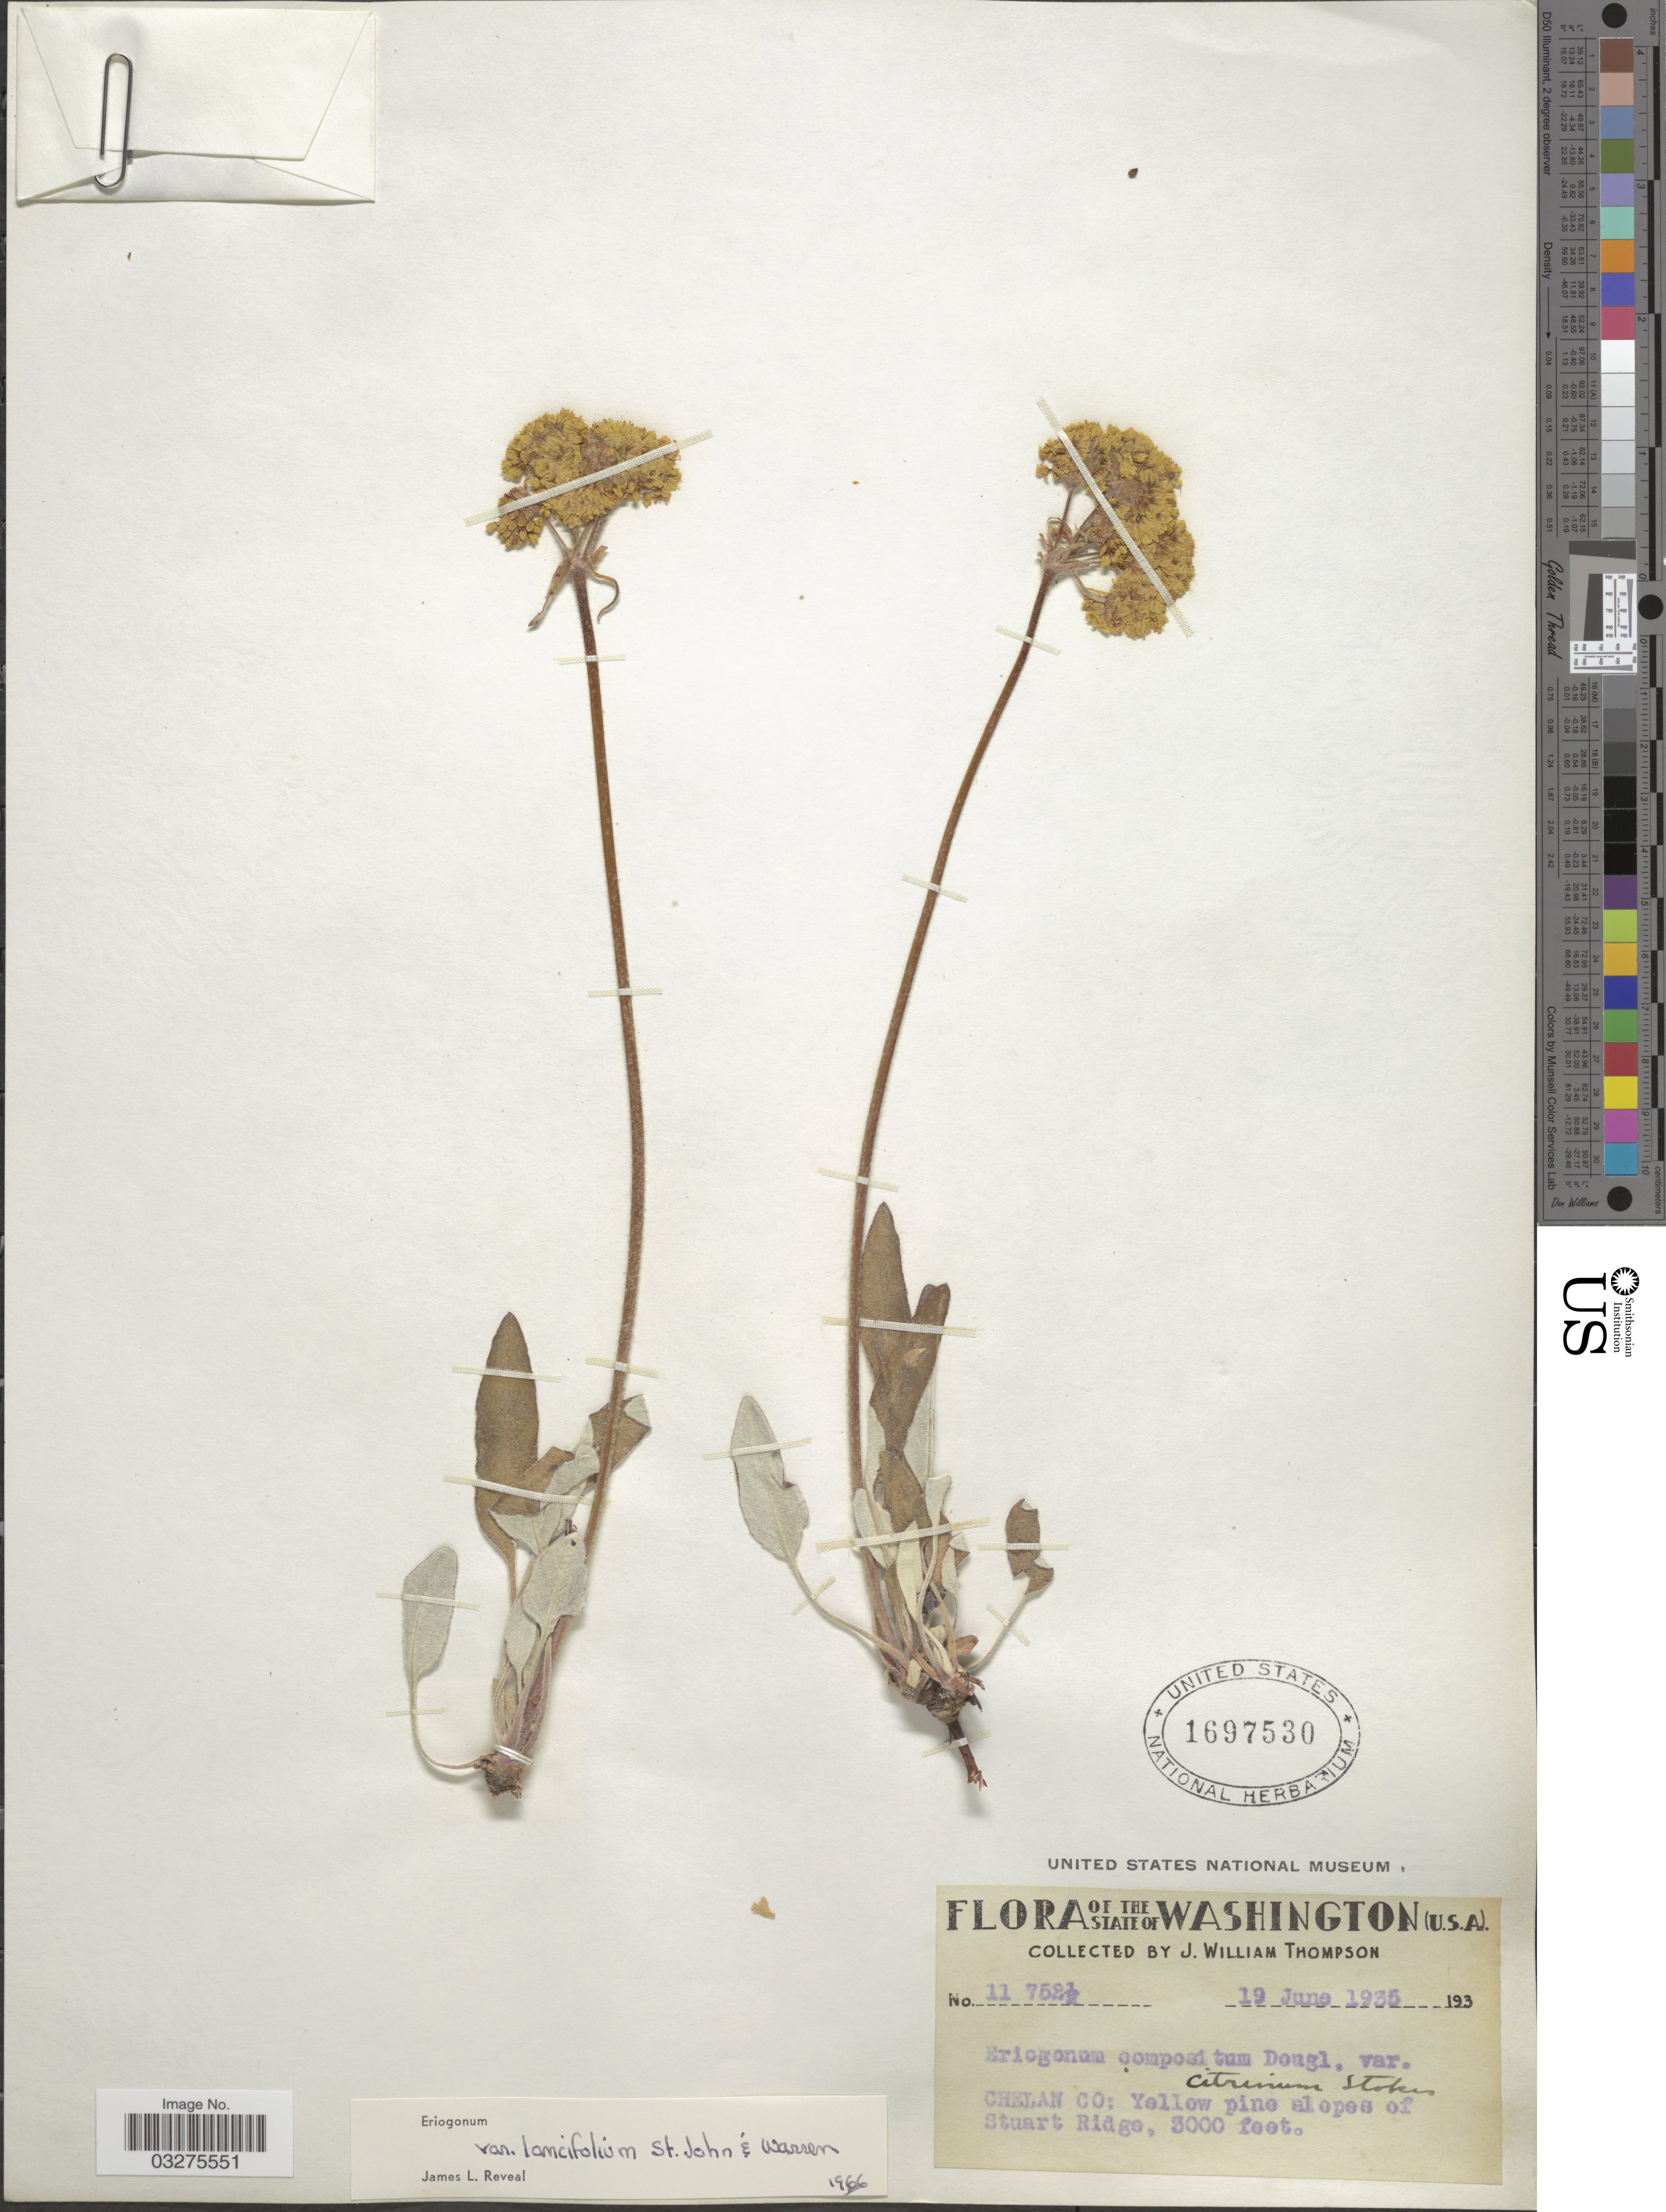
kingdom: Plantae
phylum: Tracheophyta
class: Magnoliopsida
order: Caryophyllales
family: Polygonaceae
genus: Eriogonum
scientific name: Eriogonum compositum var. lancifolium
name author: H. St. John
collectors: J. W. Thompson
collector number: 11752½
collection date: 1935-06-19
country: United States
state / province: Washington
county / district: Chelan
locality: Chelan Co.: Yellow pine slopes of Stuart Ridge.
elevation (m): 914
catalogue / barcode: US 1697530